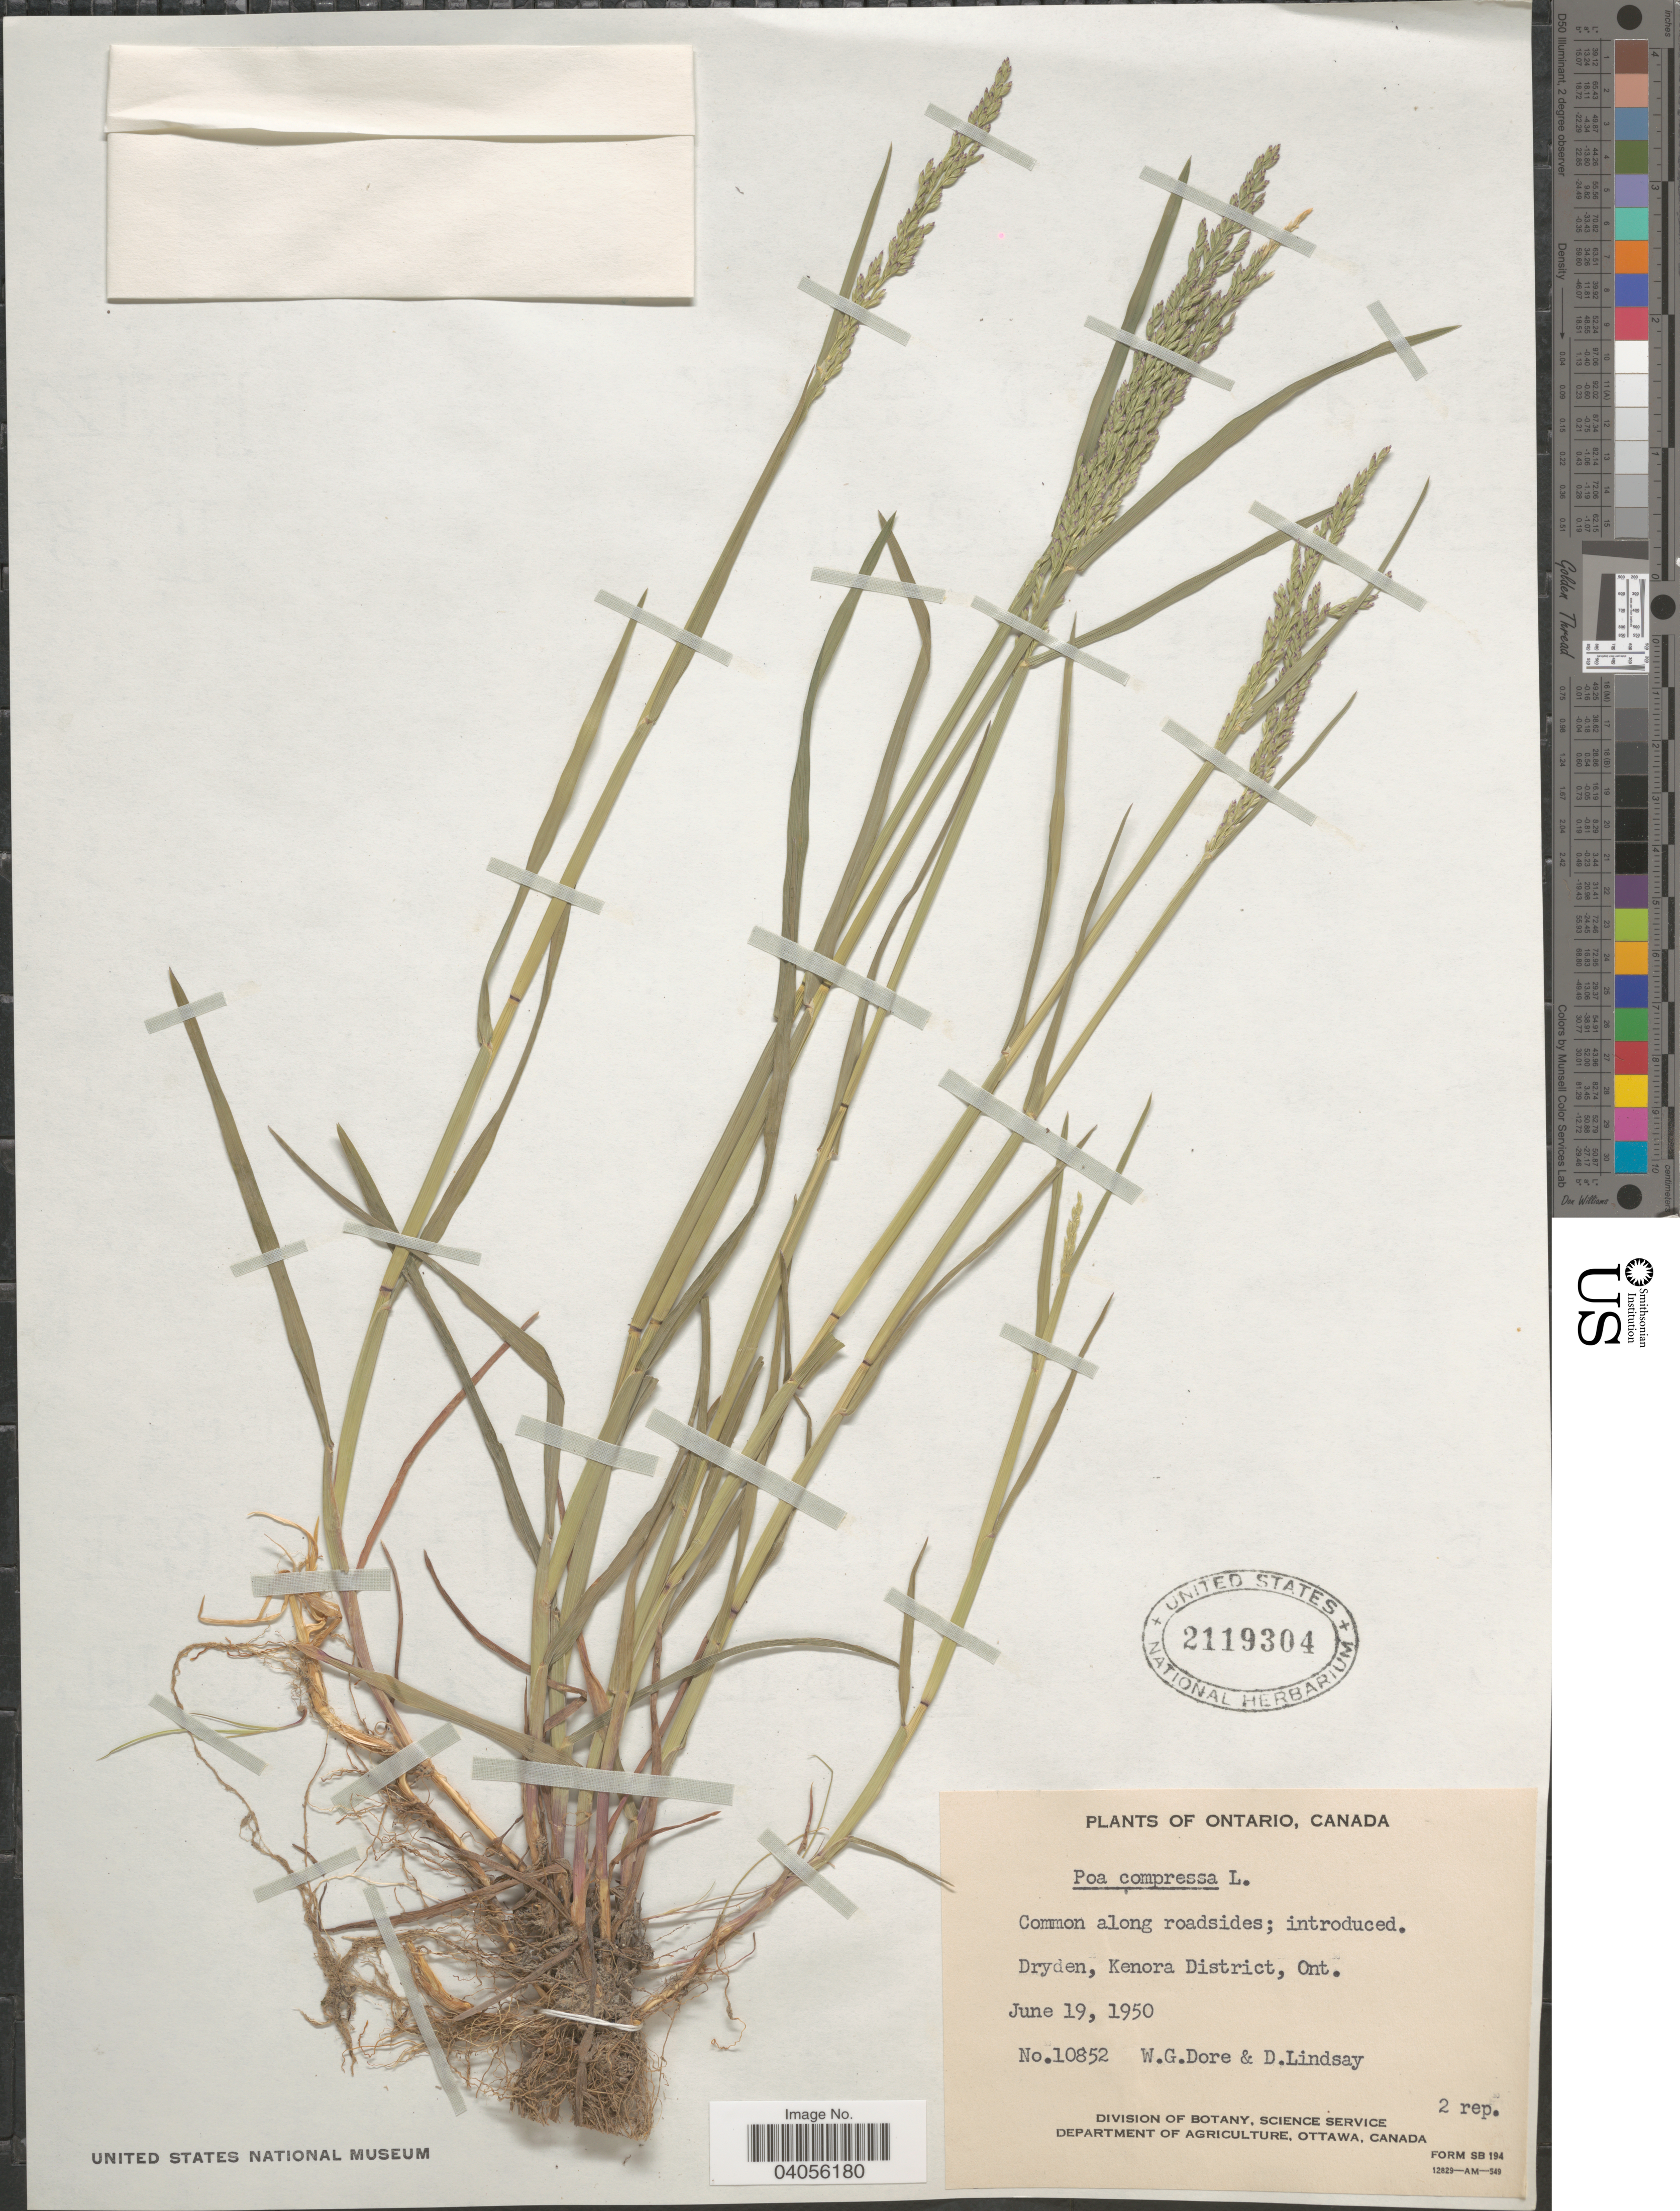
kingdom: Plantae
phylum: Tracheophyta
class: Liliopsida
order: Poales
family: Poaceae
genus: Poa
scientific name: Poa compressa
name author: L.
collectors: W. Dore & D. C. Lindsay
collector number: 10852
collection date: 1950-06-19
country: Canada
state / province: Ontario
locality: Dryden, Kenora District.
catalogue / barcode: US 2119304